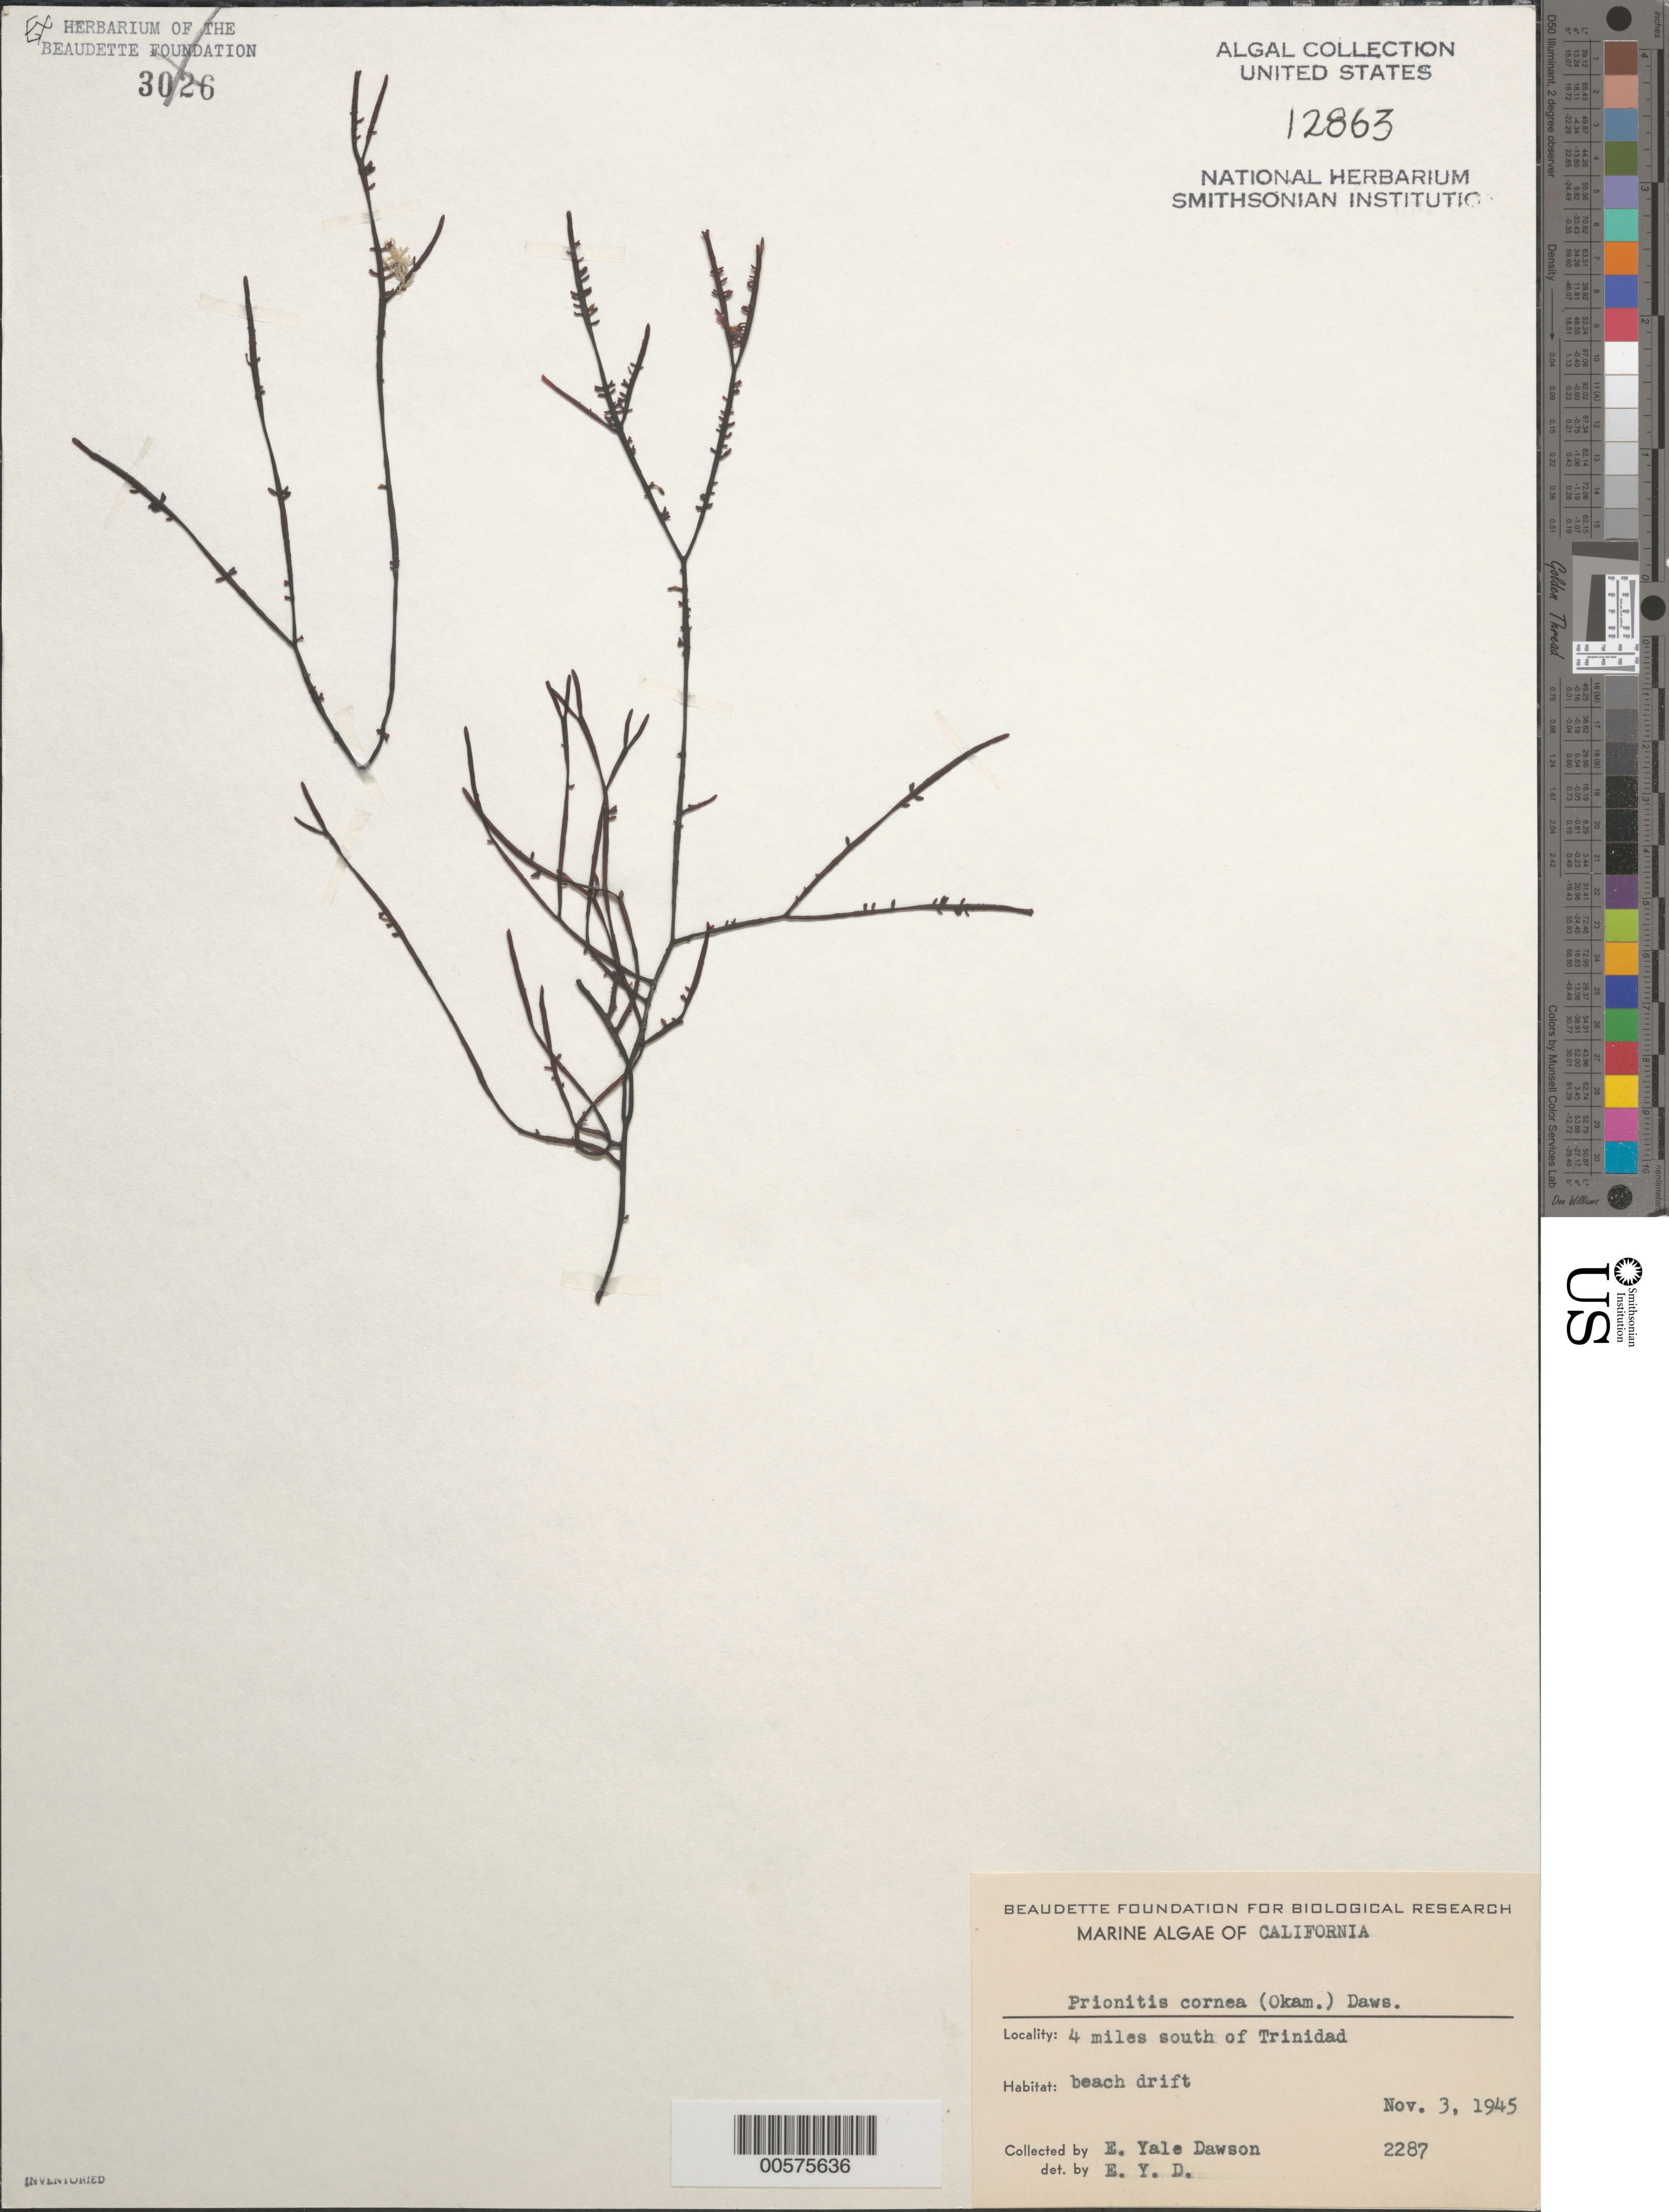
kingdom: Plantae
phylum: Rhodophyta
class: Florideophyceae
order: Halymeniales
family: Halymeniaceae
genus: Grateloupia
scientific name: Grateloupia cornea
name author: Okamura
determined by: Algae name updating Project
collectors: E. Y. Dawson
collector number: EYD 2287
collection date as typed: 03 Nov 1945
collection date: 1945-11-03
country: United States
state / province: California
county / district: Humboldt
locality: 4 miles south of Trinidad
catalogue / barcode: US 12863